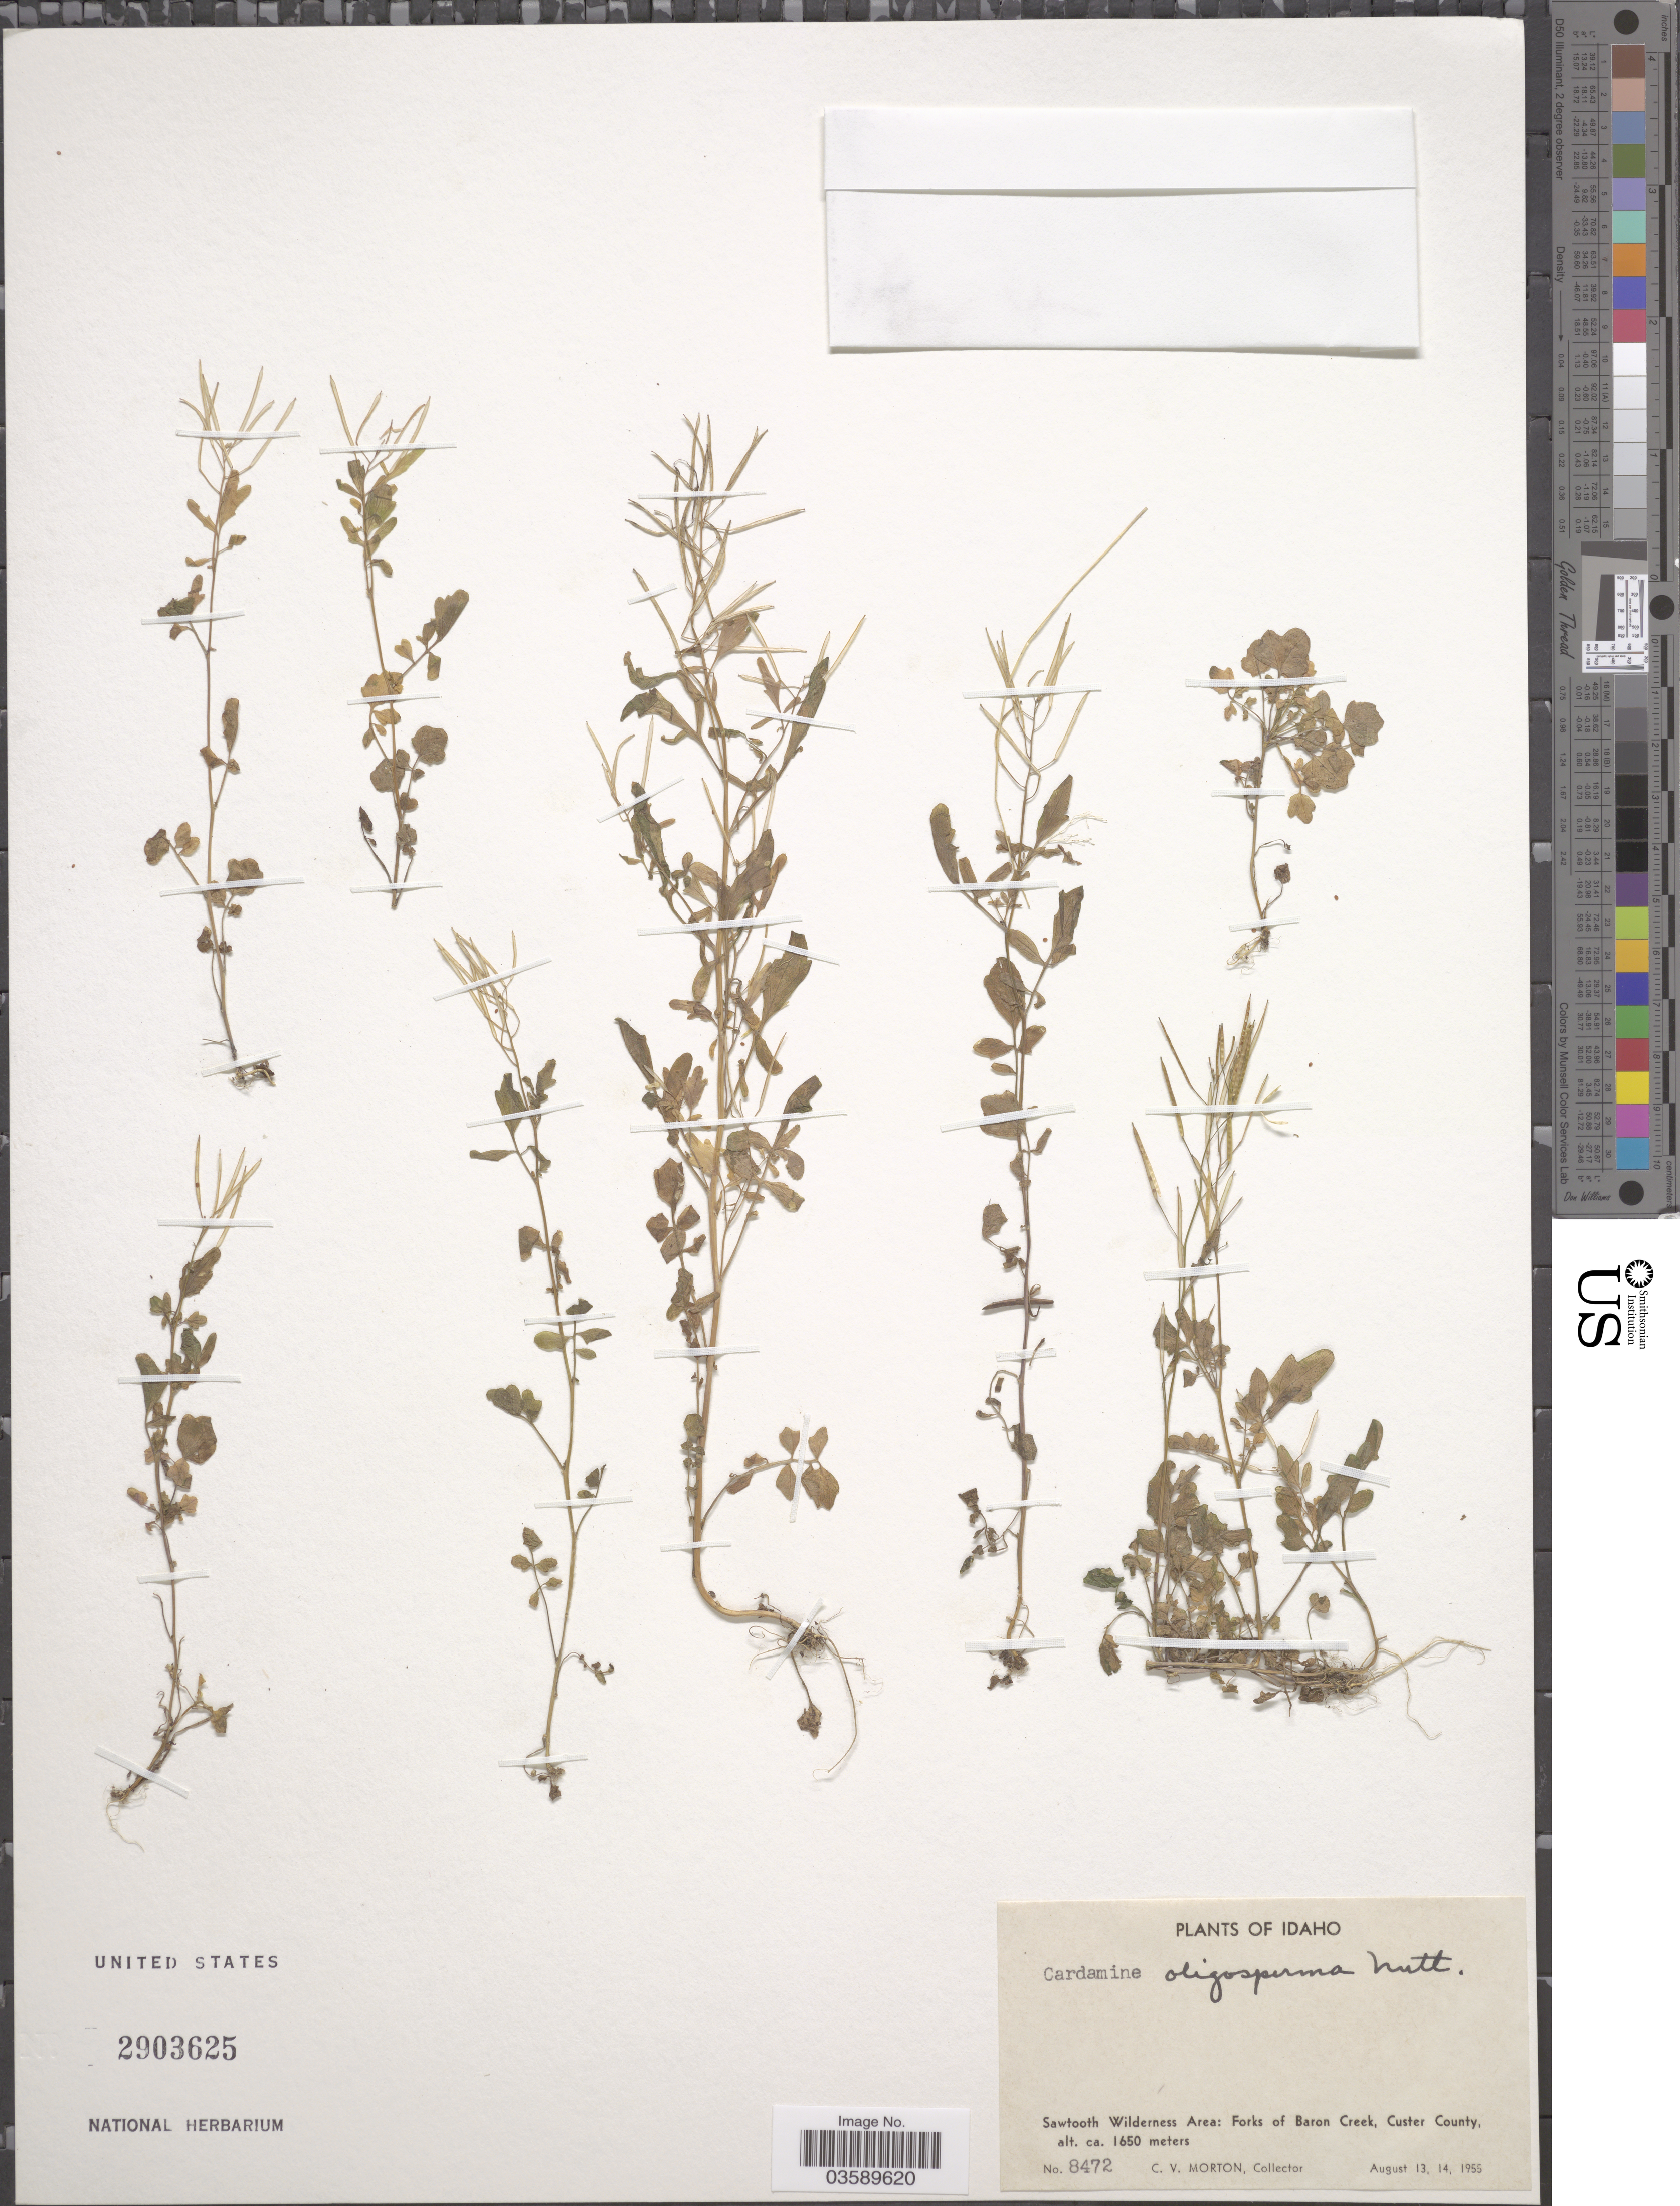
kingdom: Plantae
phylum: Tracheophyta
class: Magnoliopsida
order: Brassicales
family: Brassicaceae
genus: Cardamine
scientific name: Cardamine oligosperma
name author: Nutt.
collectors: C. V. Morton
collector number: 8472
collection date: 1955-08-13/1955-08-14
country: United States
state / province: Idaho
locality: Sawtooth Wilderness Area: Forks of Baron Creek, Custer County.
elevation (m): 1650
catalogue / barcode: US 2903625